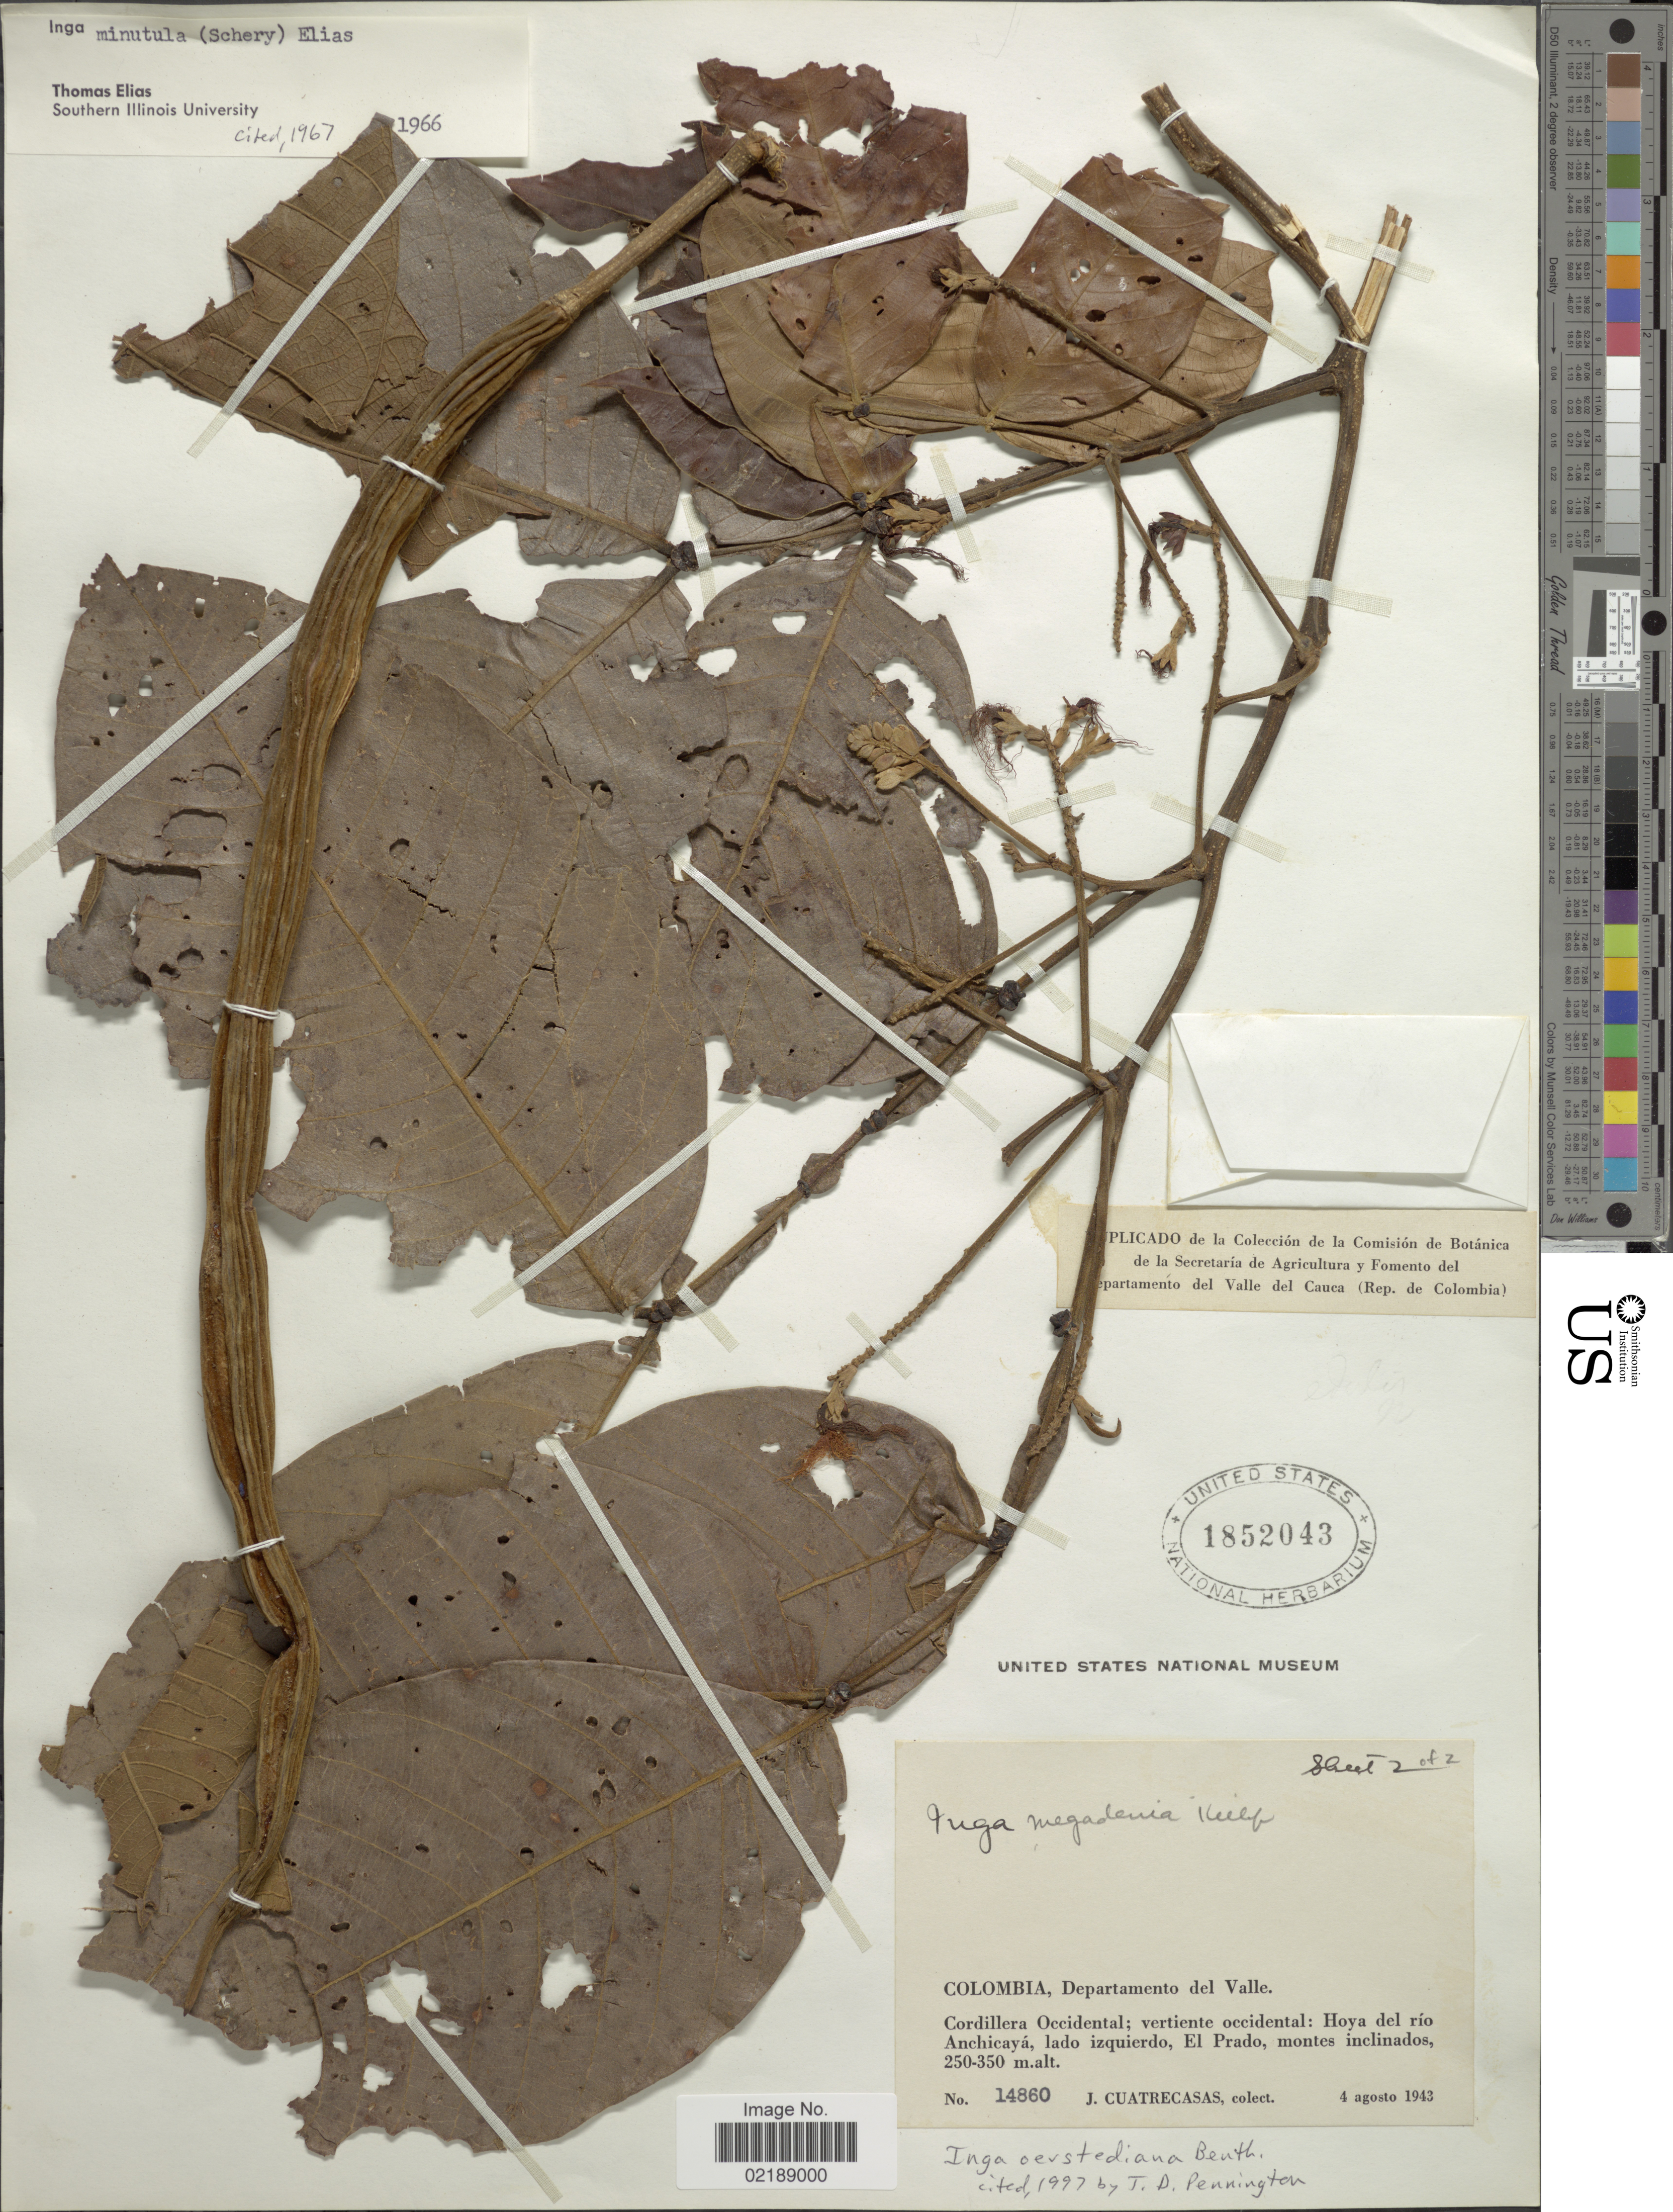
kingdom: Plantae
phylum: Tracheophyta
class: Magnoliopsida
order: Fabales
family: Fabaceae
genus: Inga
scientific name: Inga oerstediana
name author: Benth.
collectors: J. Cuatrecasas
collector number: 14860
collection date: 1943-08-04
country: Colombia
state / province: Valle del Cauca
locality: Departamento del Valle, Cordillera Occidental; vertiente occidental: Hoya del río Anchicayá, lado izquierdo, El Prado, montes inclinados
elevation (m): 250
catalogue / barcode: US 1852043